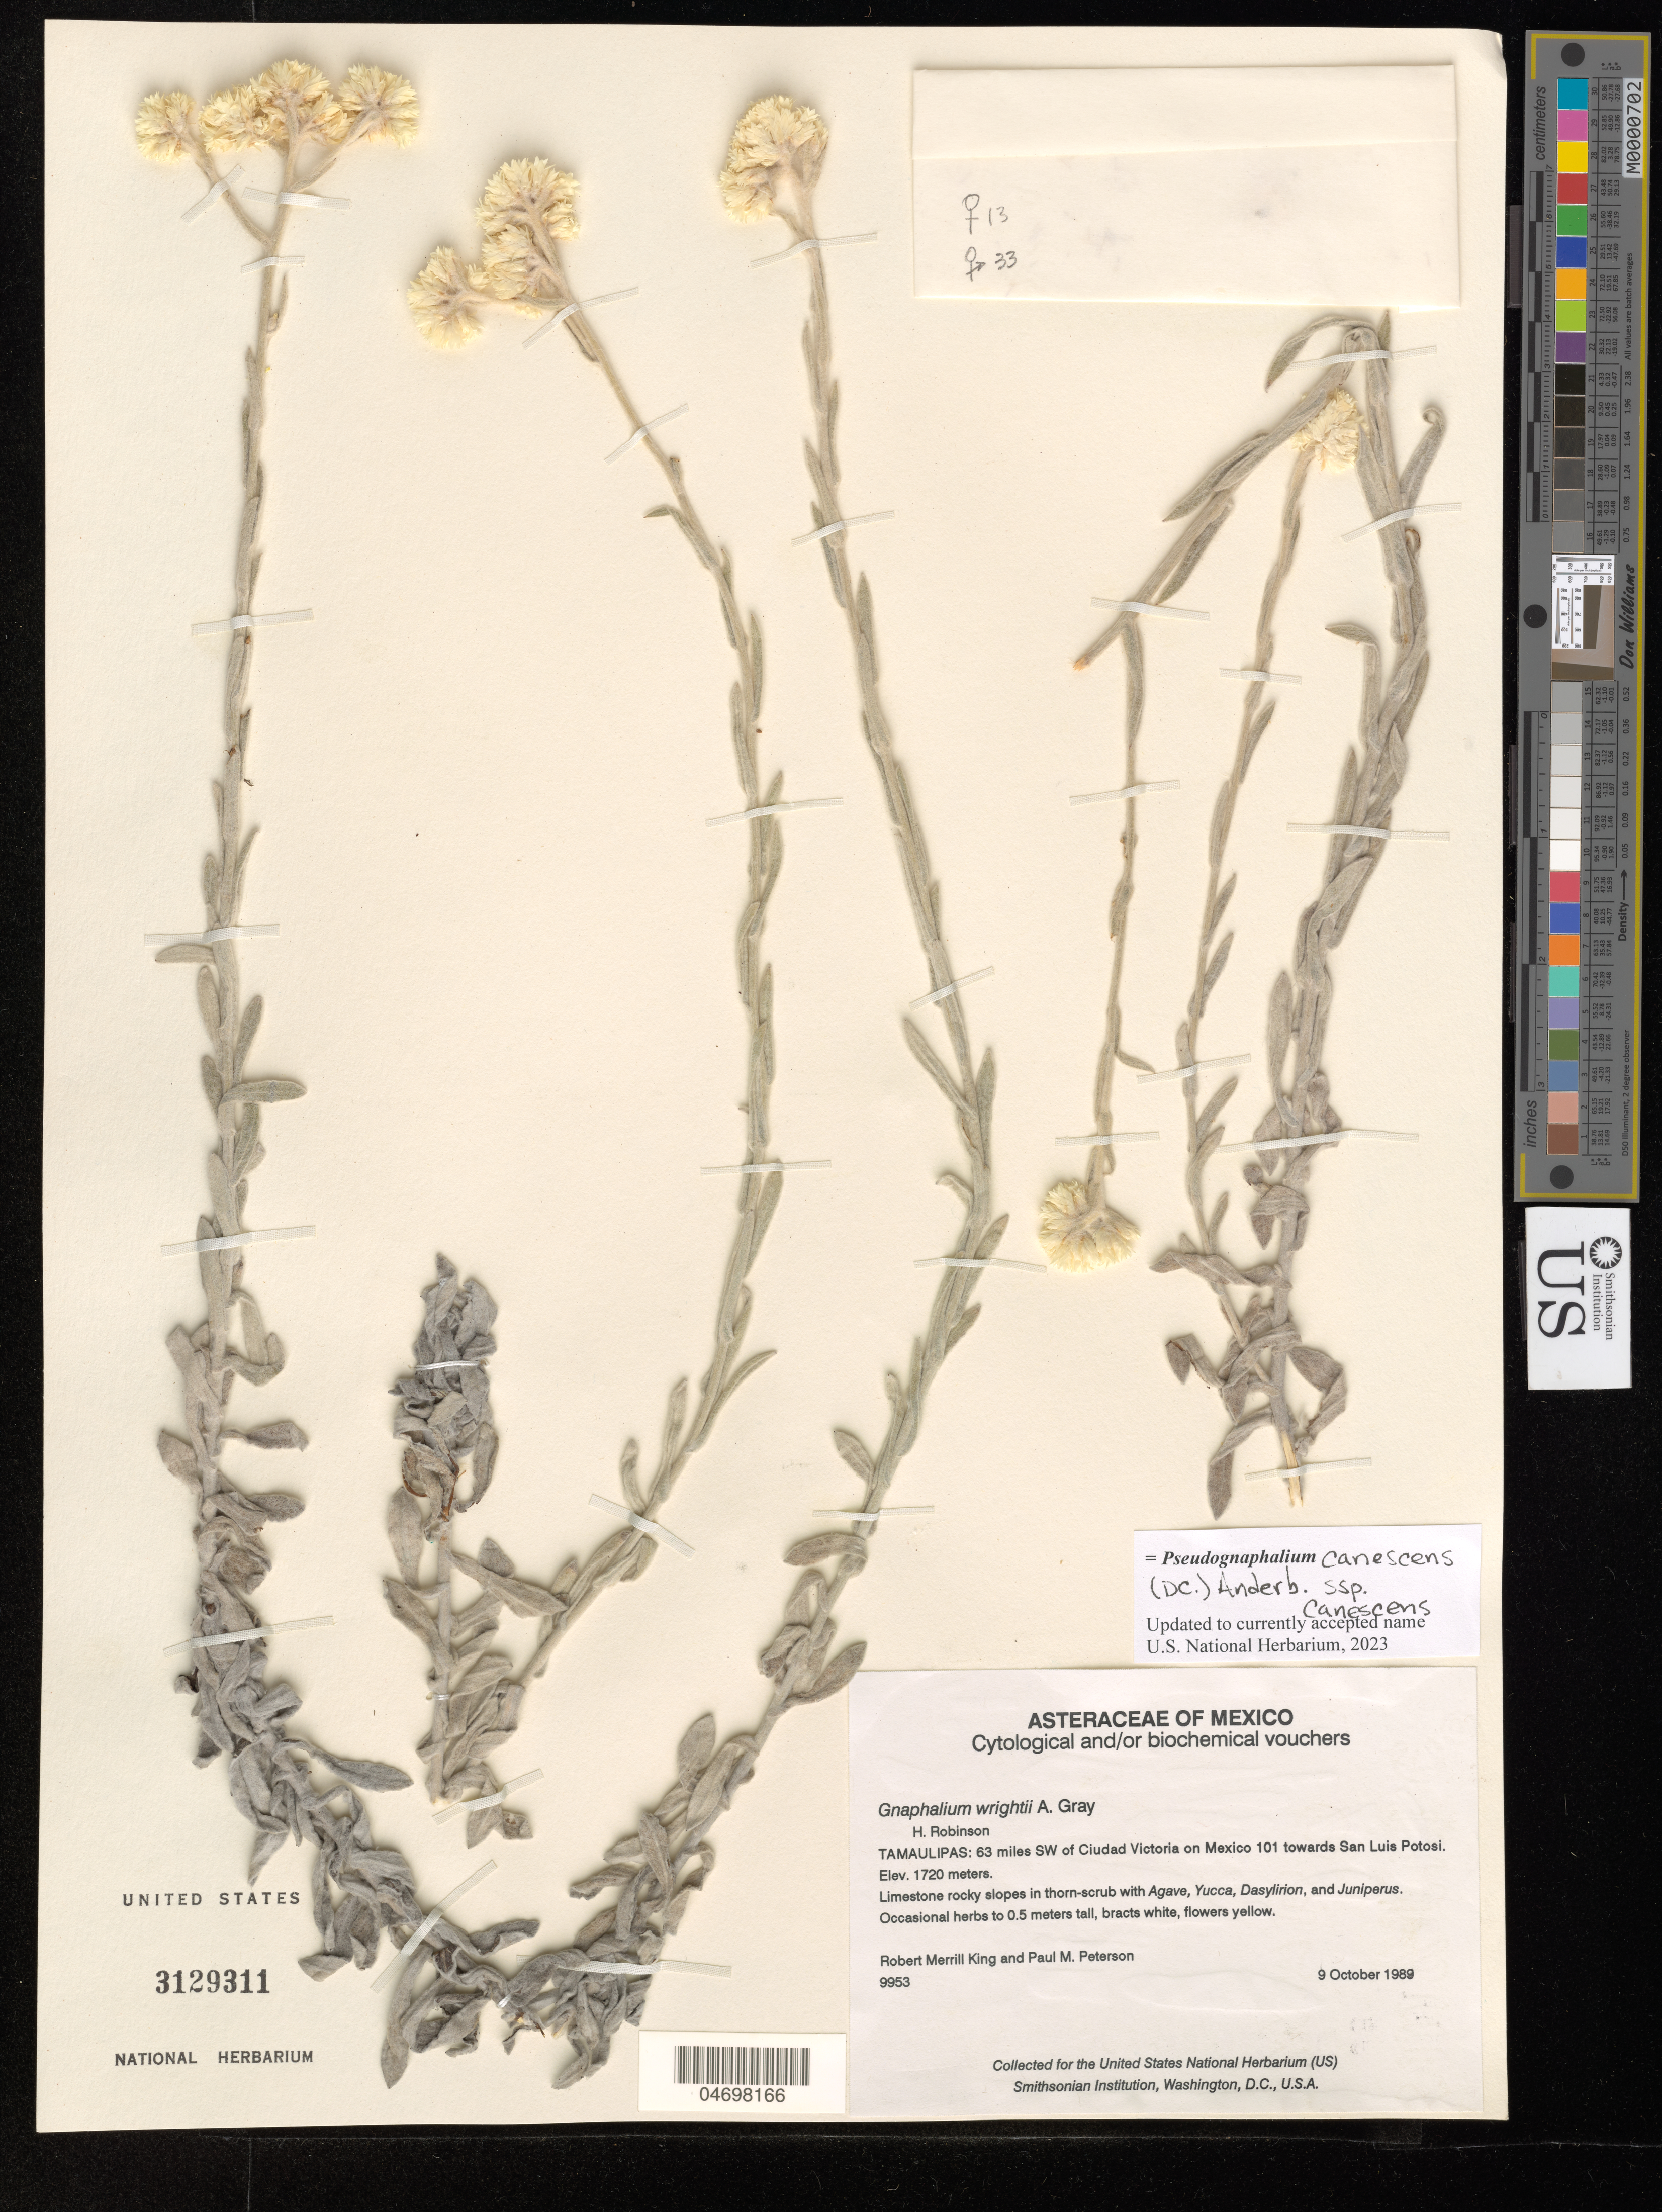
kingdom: Plantae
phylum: Tracheophyta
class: Magnoliopsida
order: Asterales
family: Asteraceae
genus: Pseudognaphalium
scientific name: Pseudognaphalium hadroflorum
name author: G.L. Nesom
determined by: Nesom, Guy L.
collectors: R. M. King & P. M. Peterson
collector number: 9953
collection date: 1989-10-09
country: Mexico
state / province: Tamaulipas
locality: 63 miles SW of Ciudad Victoria on Mexico 101 towards San Luis Potosi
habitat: Limestone rocky slopes with thorn-scrub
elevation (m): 1720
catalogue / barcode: US 3129311